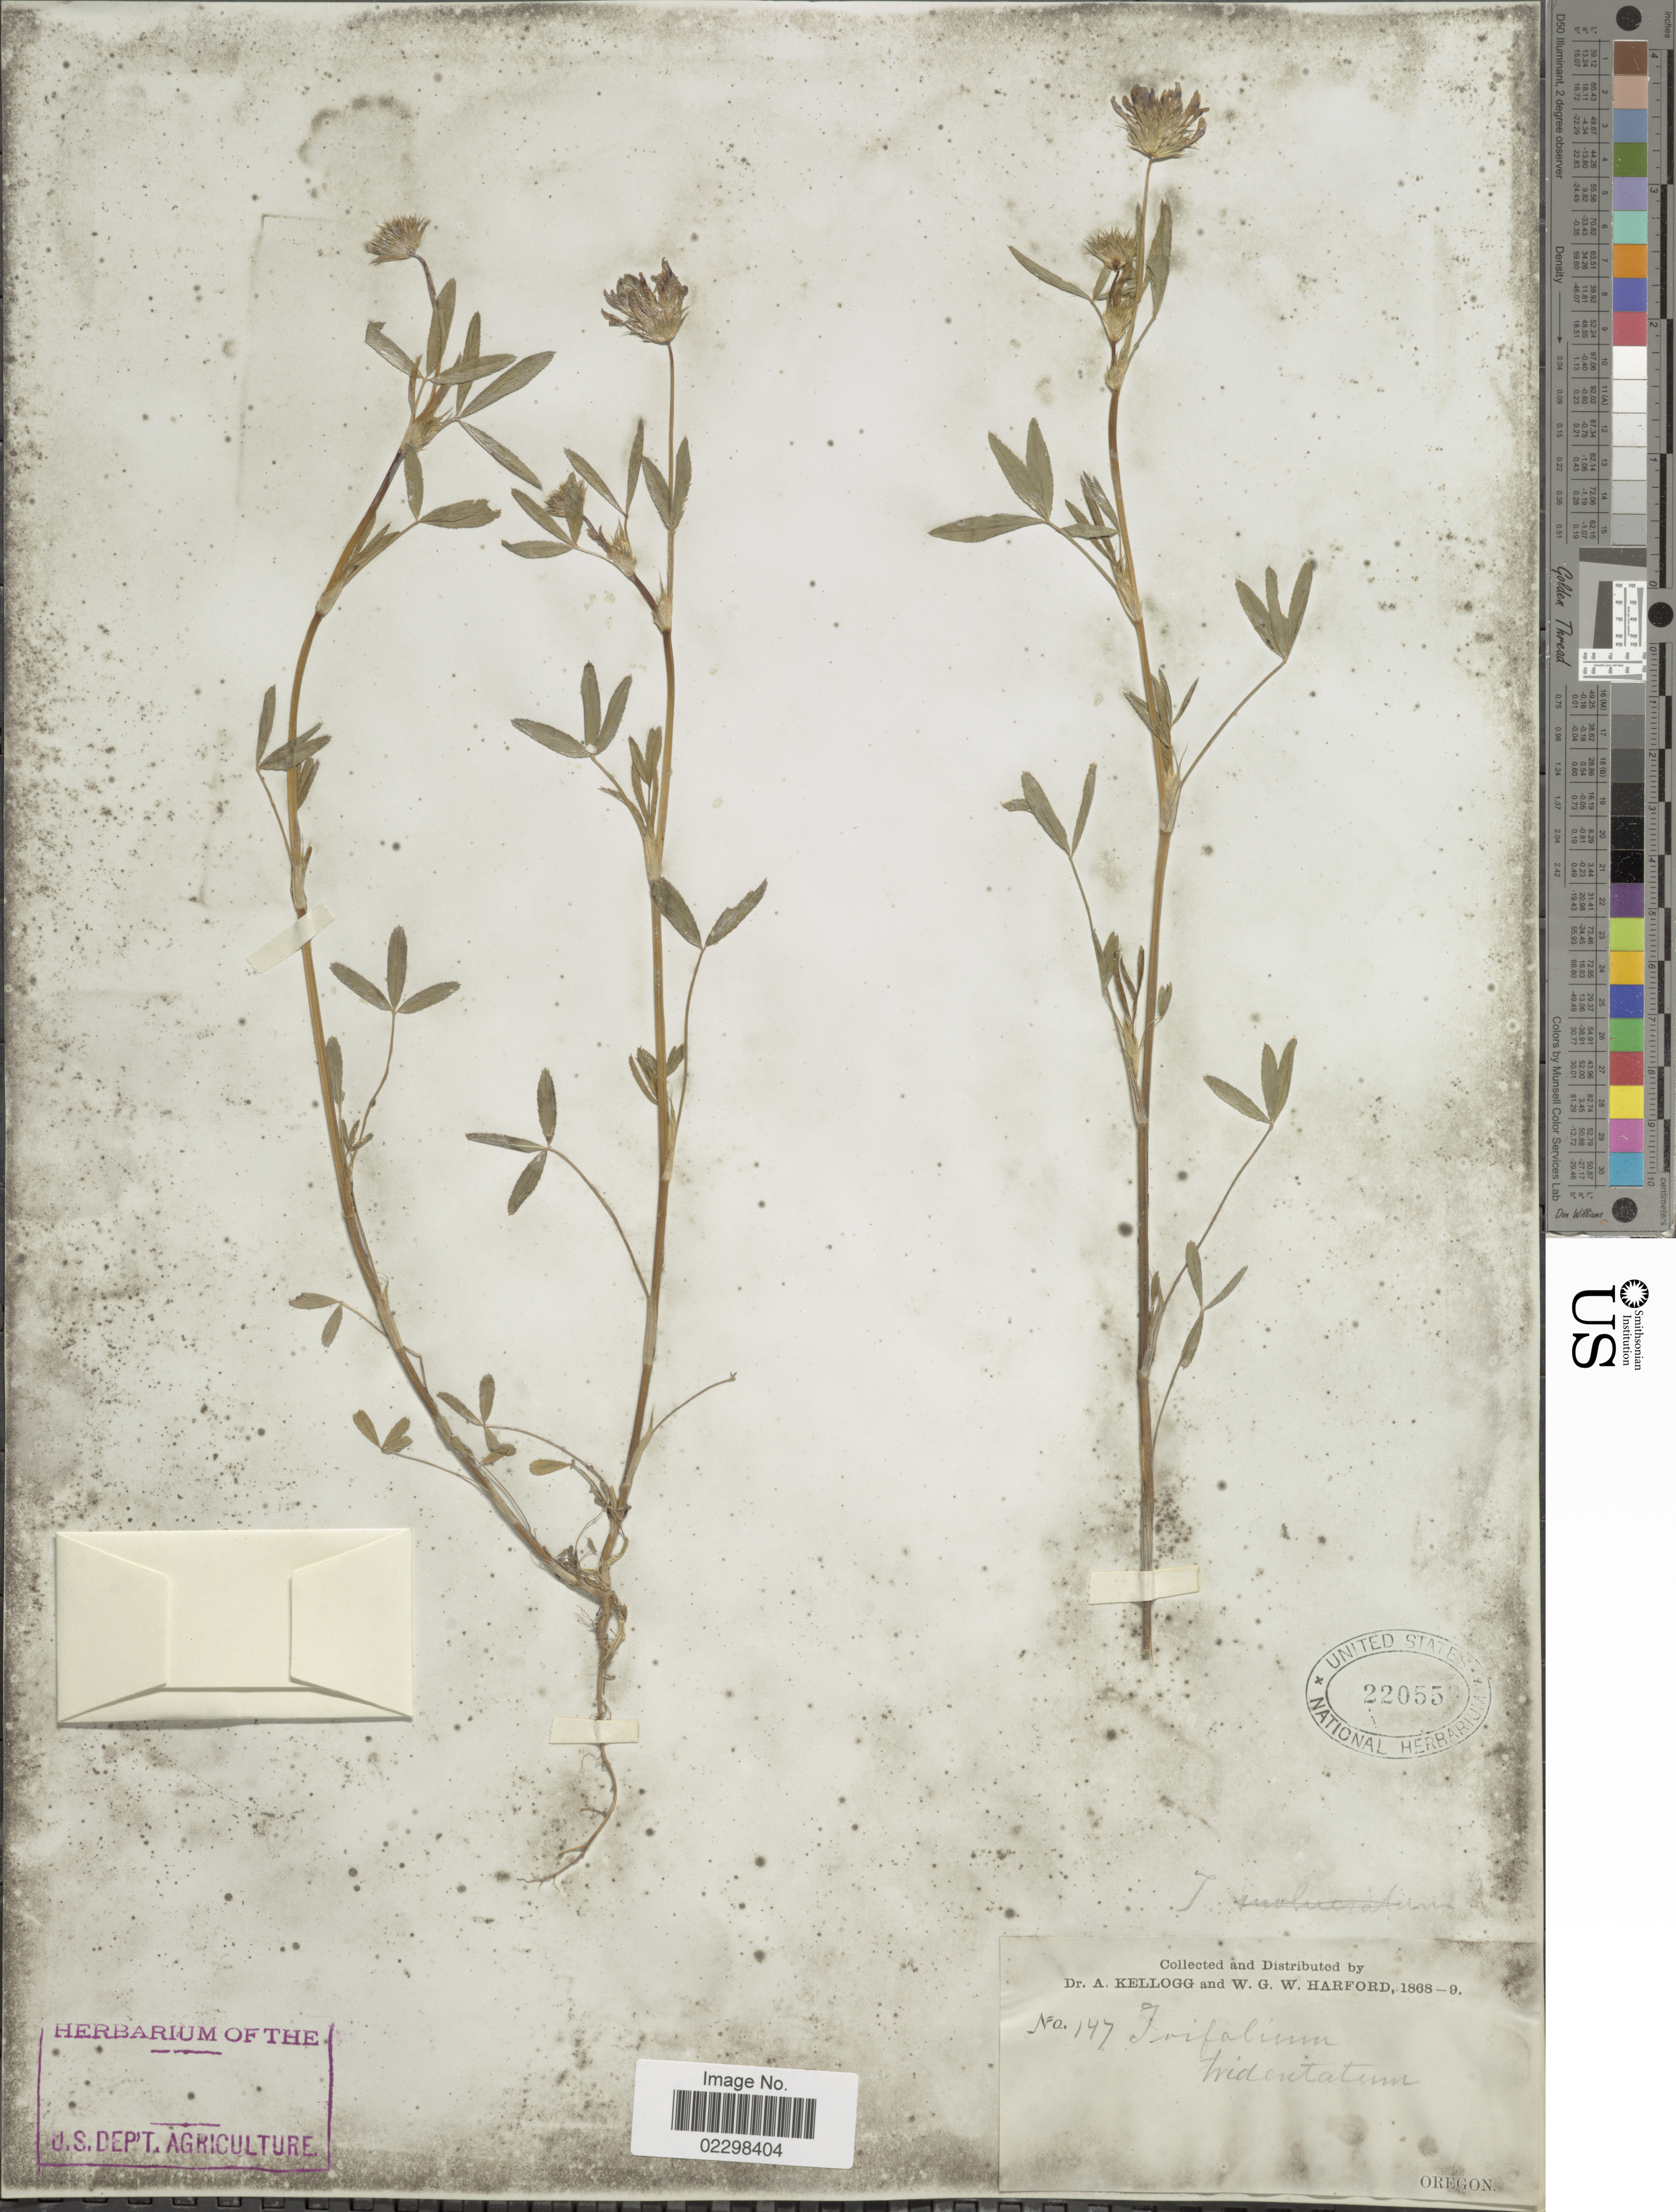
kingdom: Plantae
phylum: Tracheophyta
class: Magnoliopsida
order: Fabales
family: Fabaceae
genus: Trifolium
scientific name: Trifolium tridentatum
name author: Lindl.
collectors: A. Kellogg & W. G. W. Harford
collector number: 147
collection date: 1868/1869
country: United States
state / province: Oregon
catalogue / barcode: US 22055